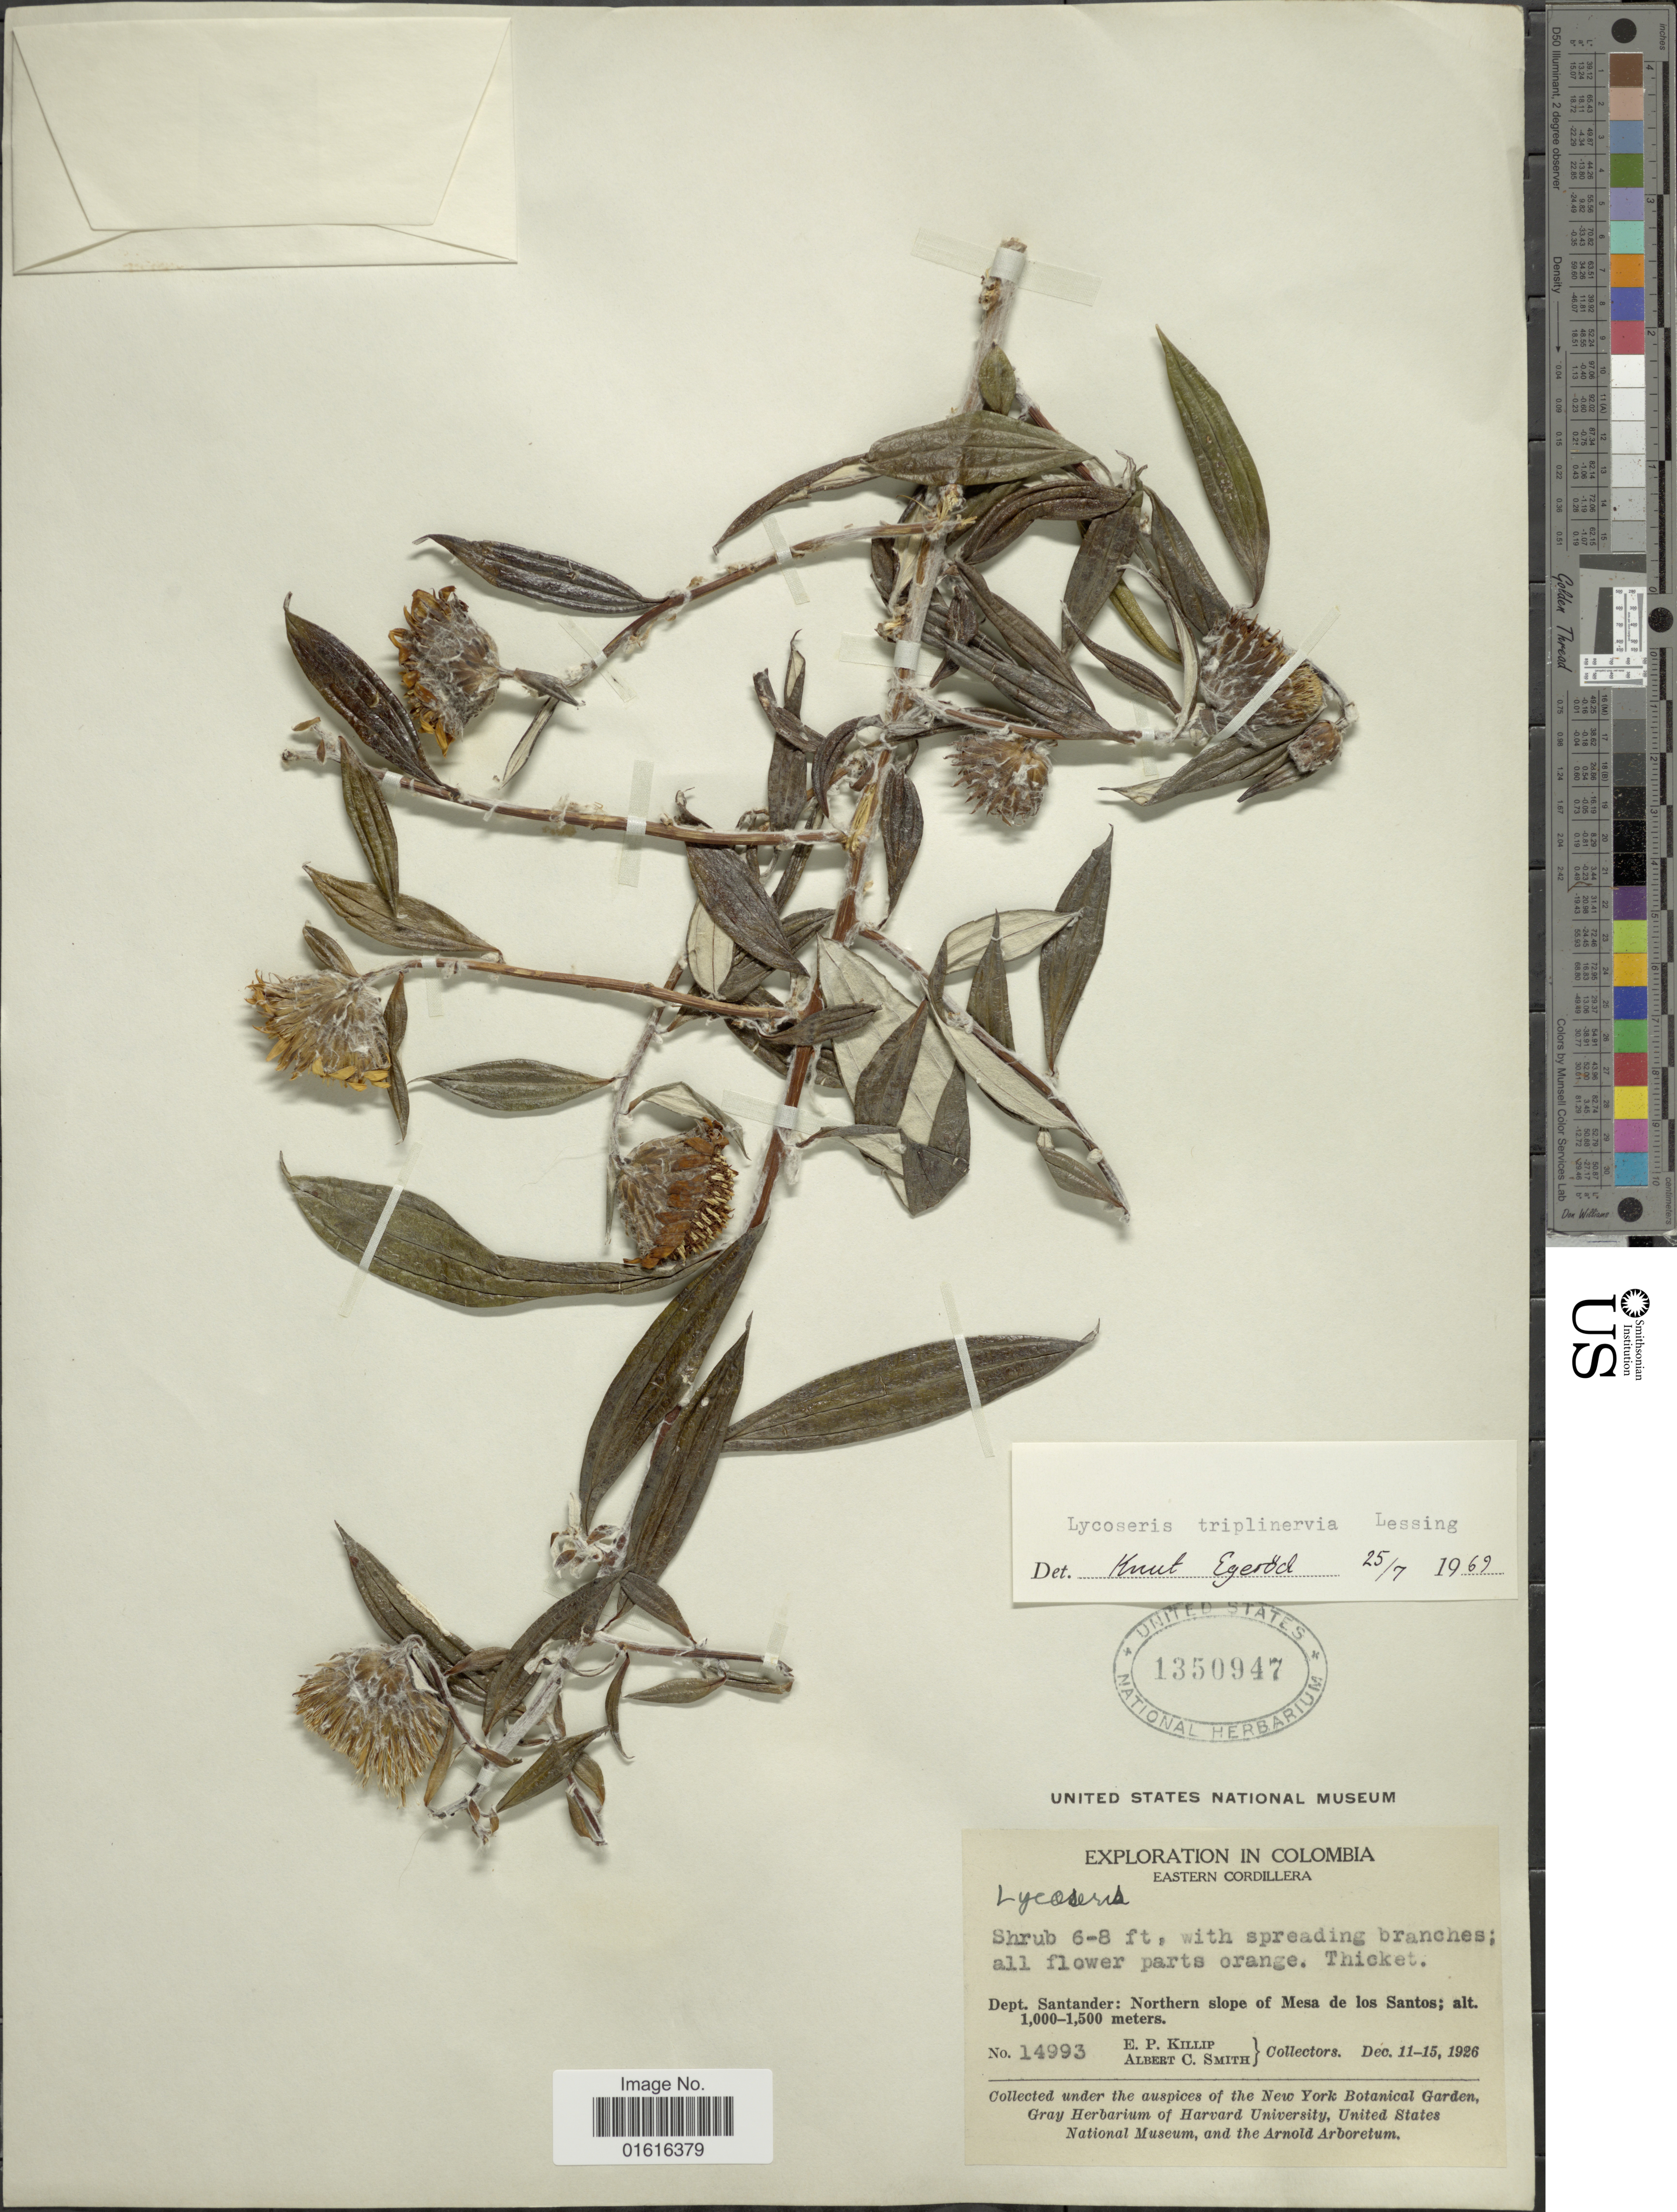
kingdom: Plantae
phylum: Tracheophyta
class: Magnoliopsida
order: Asterales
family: Asteraceae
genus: Lycoseris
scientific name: Lycoseris triplinervia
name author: Less.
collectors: E. P. Killip & A. C. Smith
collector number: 14993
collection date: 1926-12-11/1926-12-15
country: Colombia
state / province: Santander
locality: Eastern Cordillera, Northern slope of Mesa de los Santos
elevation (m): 1000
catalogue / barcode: US 1350947